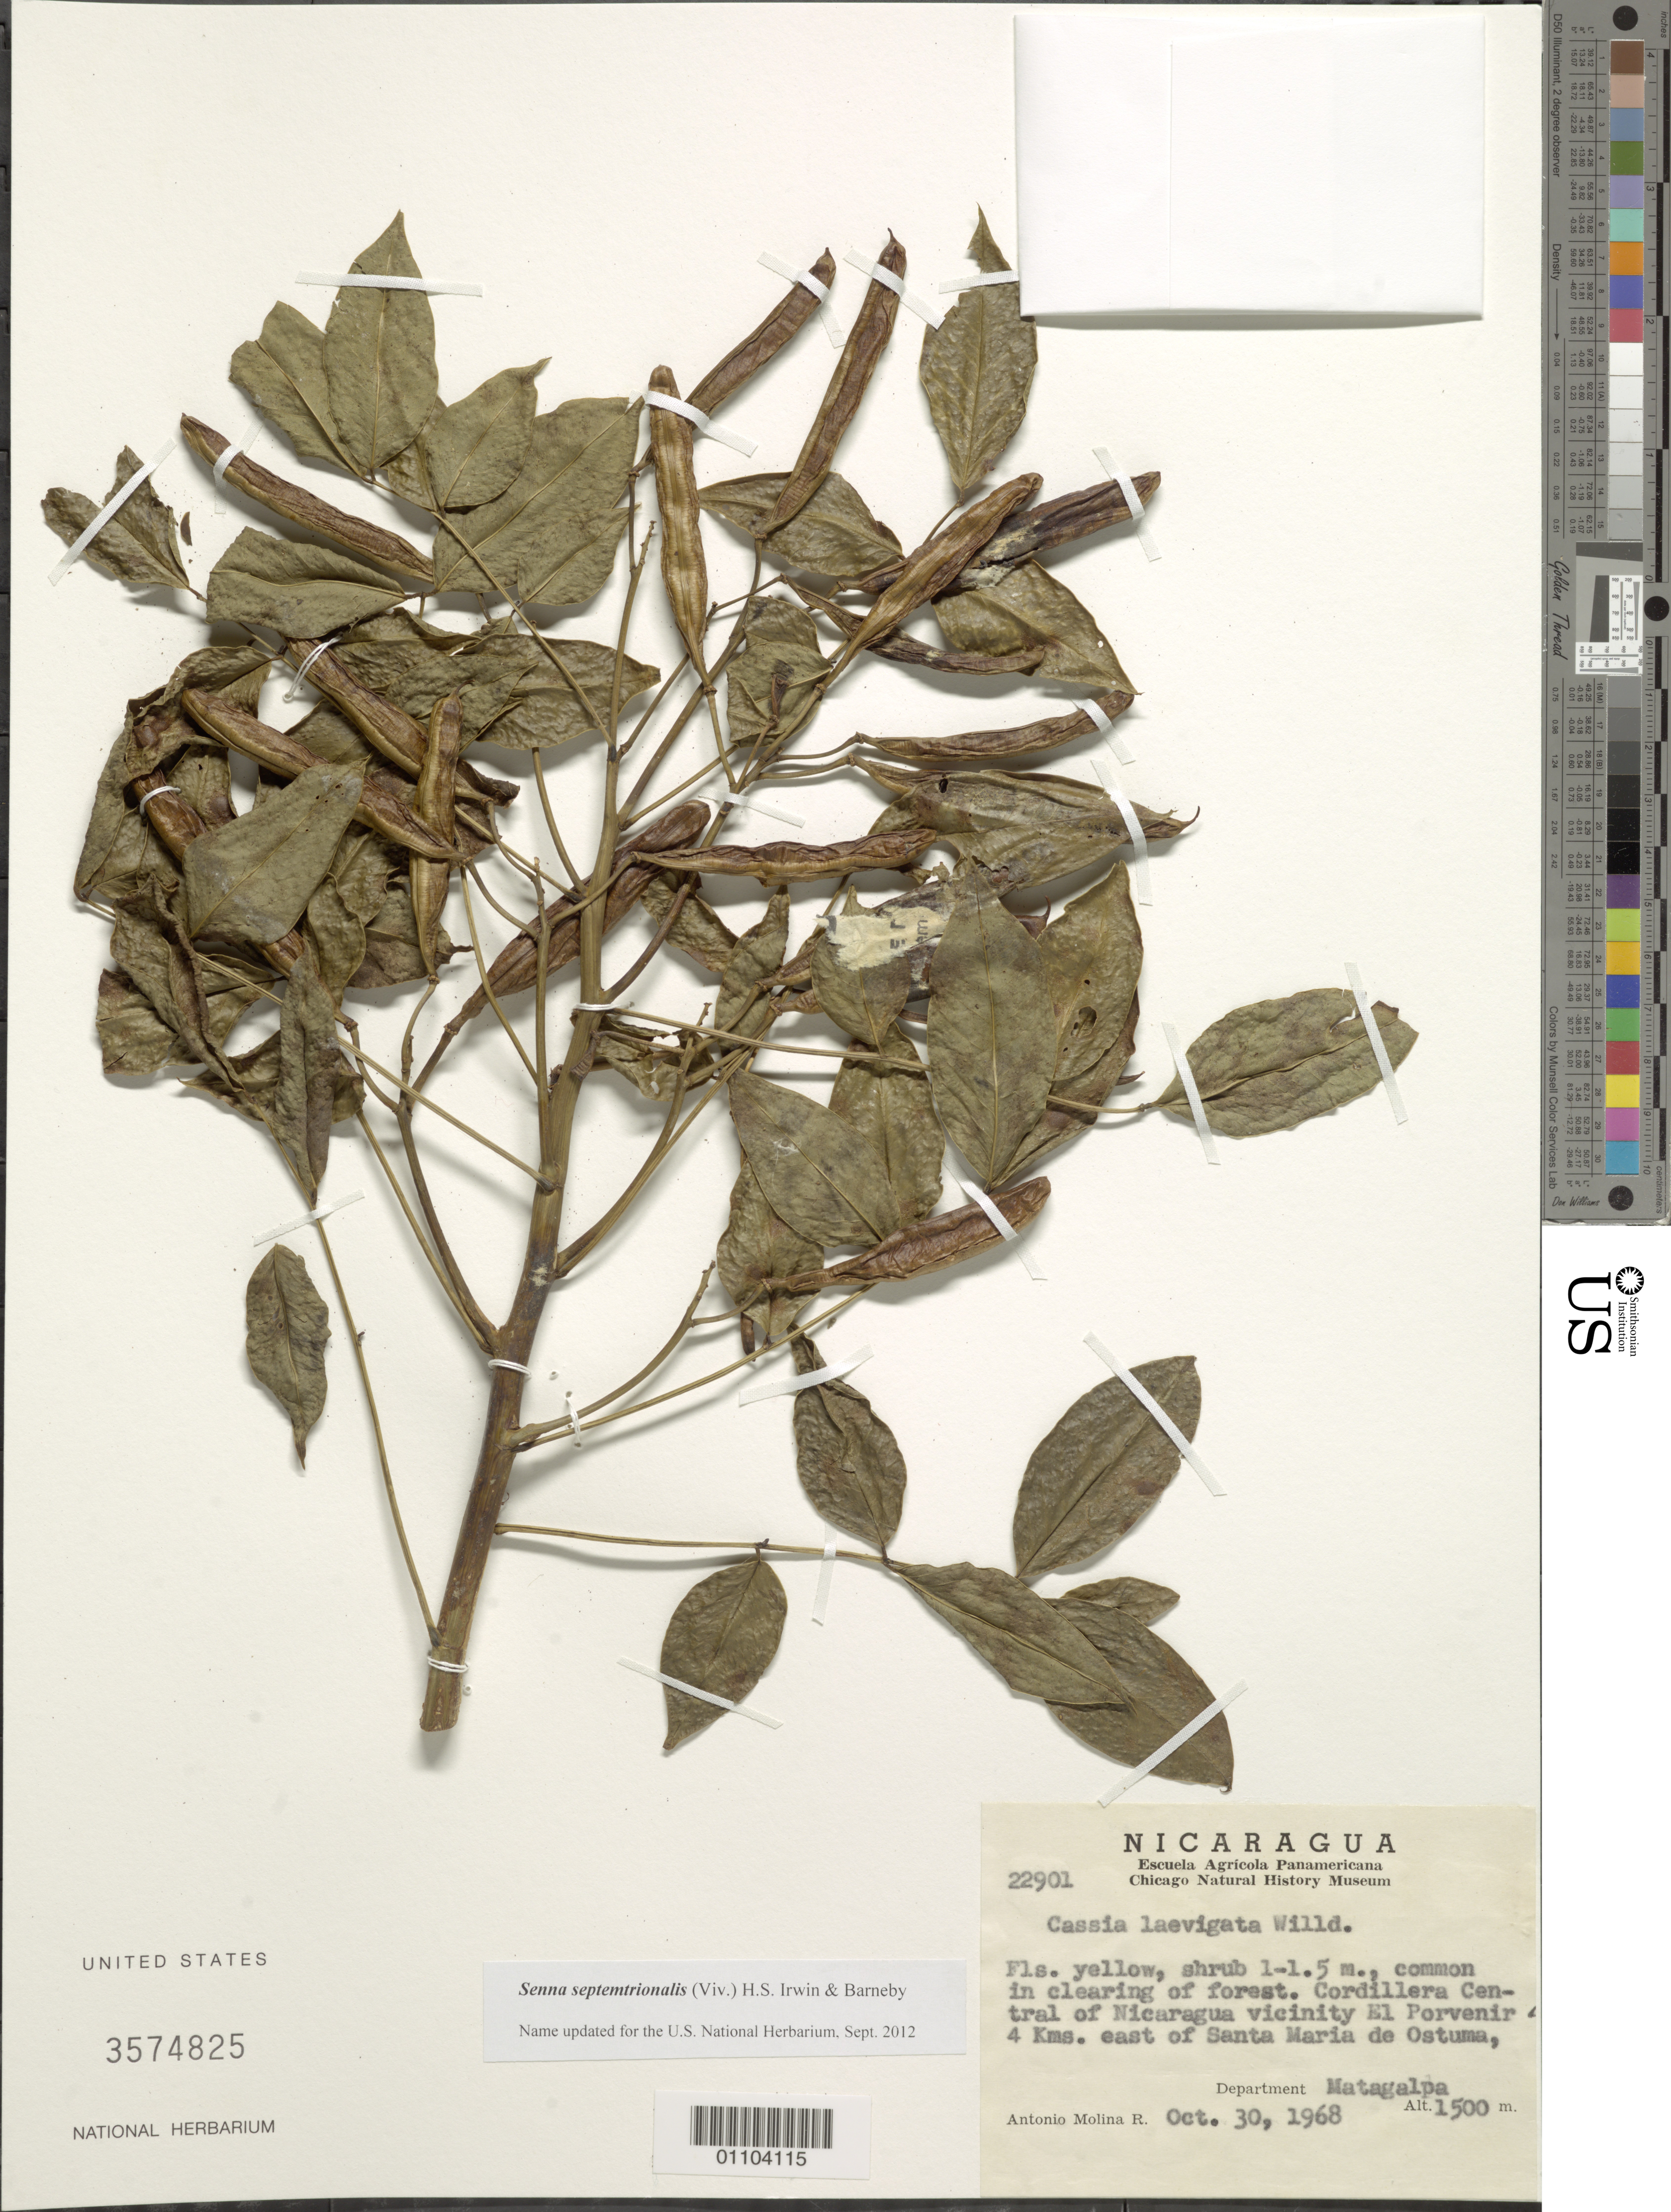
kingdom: Plantae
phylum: Tracheophyta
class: Magnoliopsida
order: Fabales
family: Fabaceae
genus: Senna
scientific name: Senna septemtrionalis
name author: (Viv.) H.S. Irwin & Barneby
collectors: A. Molina R.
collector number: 22901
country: Nicaragua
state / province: Matagalpa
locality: Cordillera Central of Nicaragua, El Porvenir, E of Santa Maria de Ostuma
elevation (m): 1500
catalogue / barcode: US 3574825